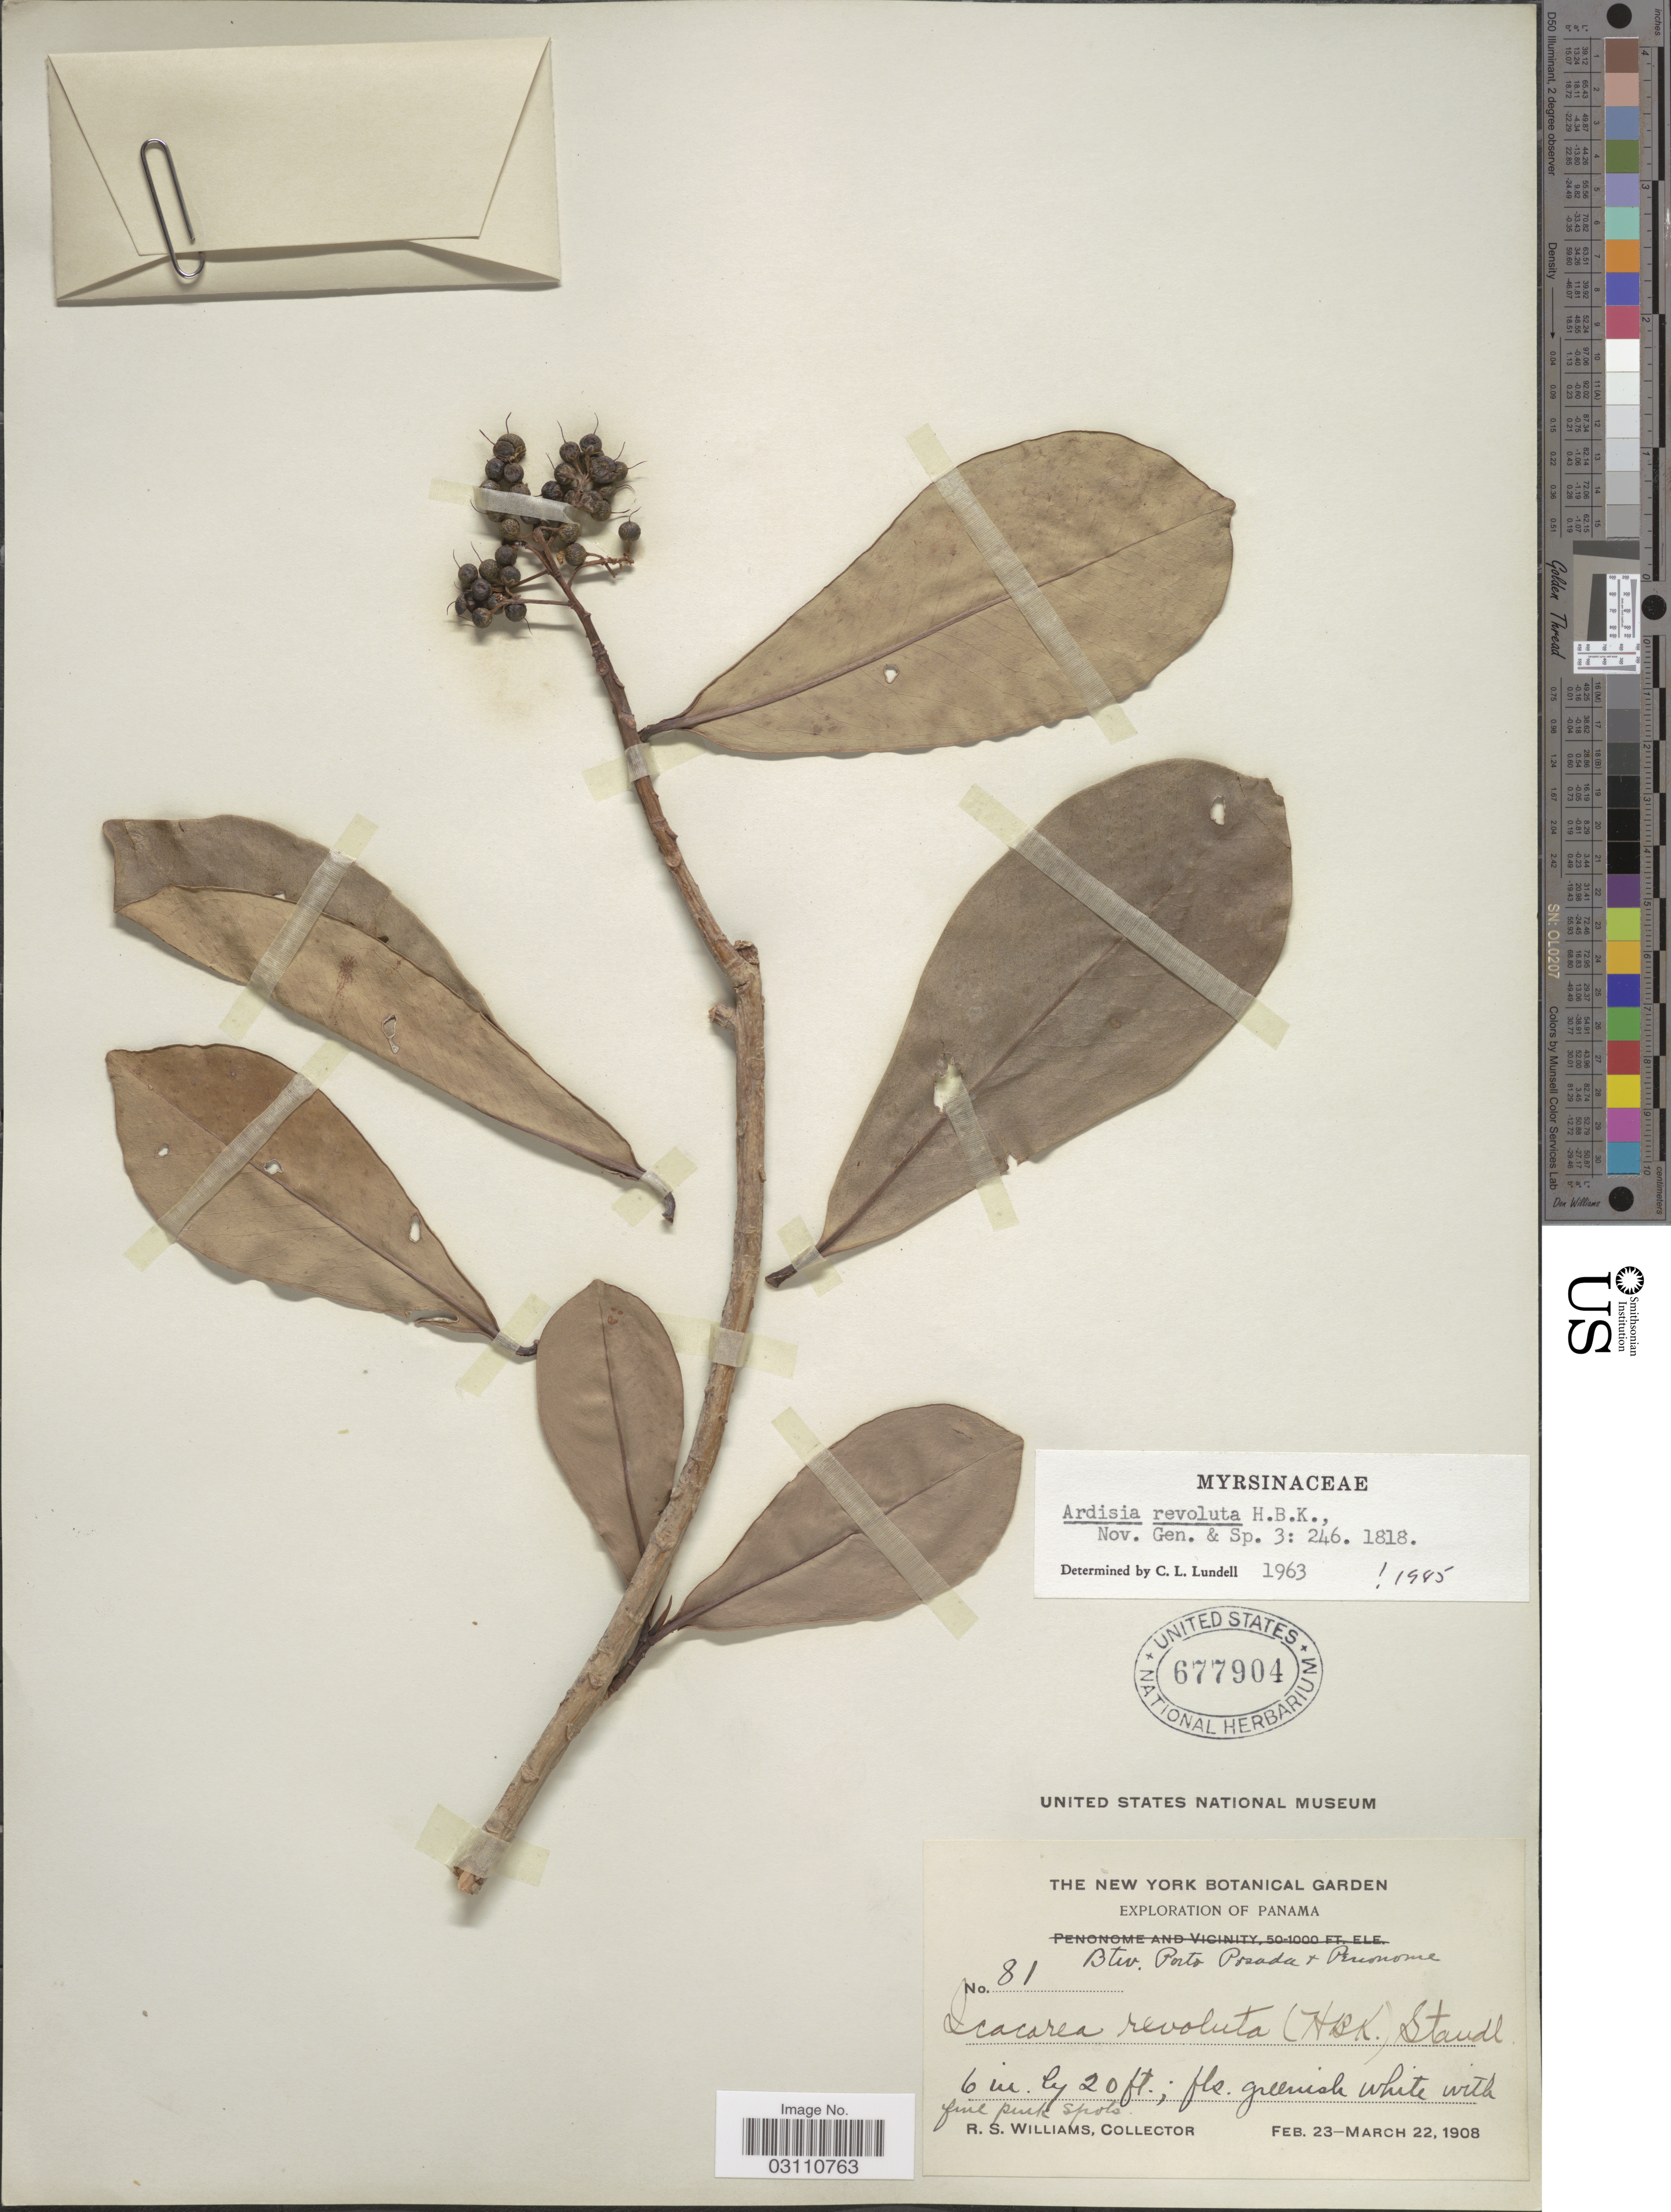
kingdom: Plantae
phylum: Tracheophyta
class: Magnoliopsida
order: Ericales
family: Primulaceae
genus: Ardisia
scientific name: Ardisia revoluta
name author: Kunth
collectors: R. S. Williams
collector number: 81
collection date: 1908-02-23/1908-03-22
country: Panama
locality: Btw. Porto Posada + Penonome.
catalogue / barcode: US 677904